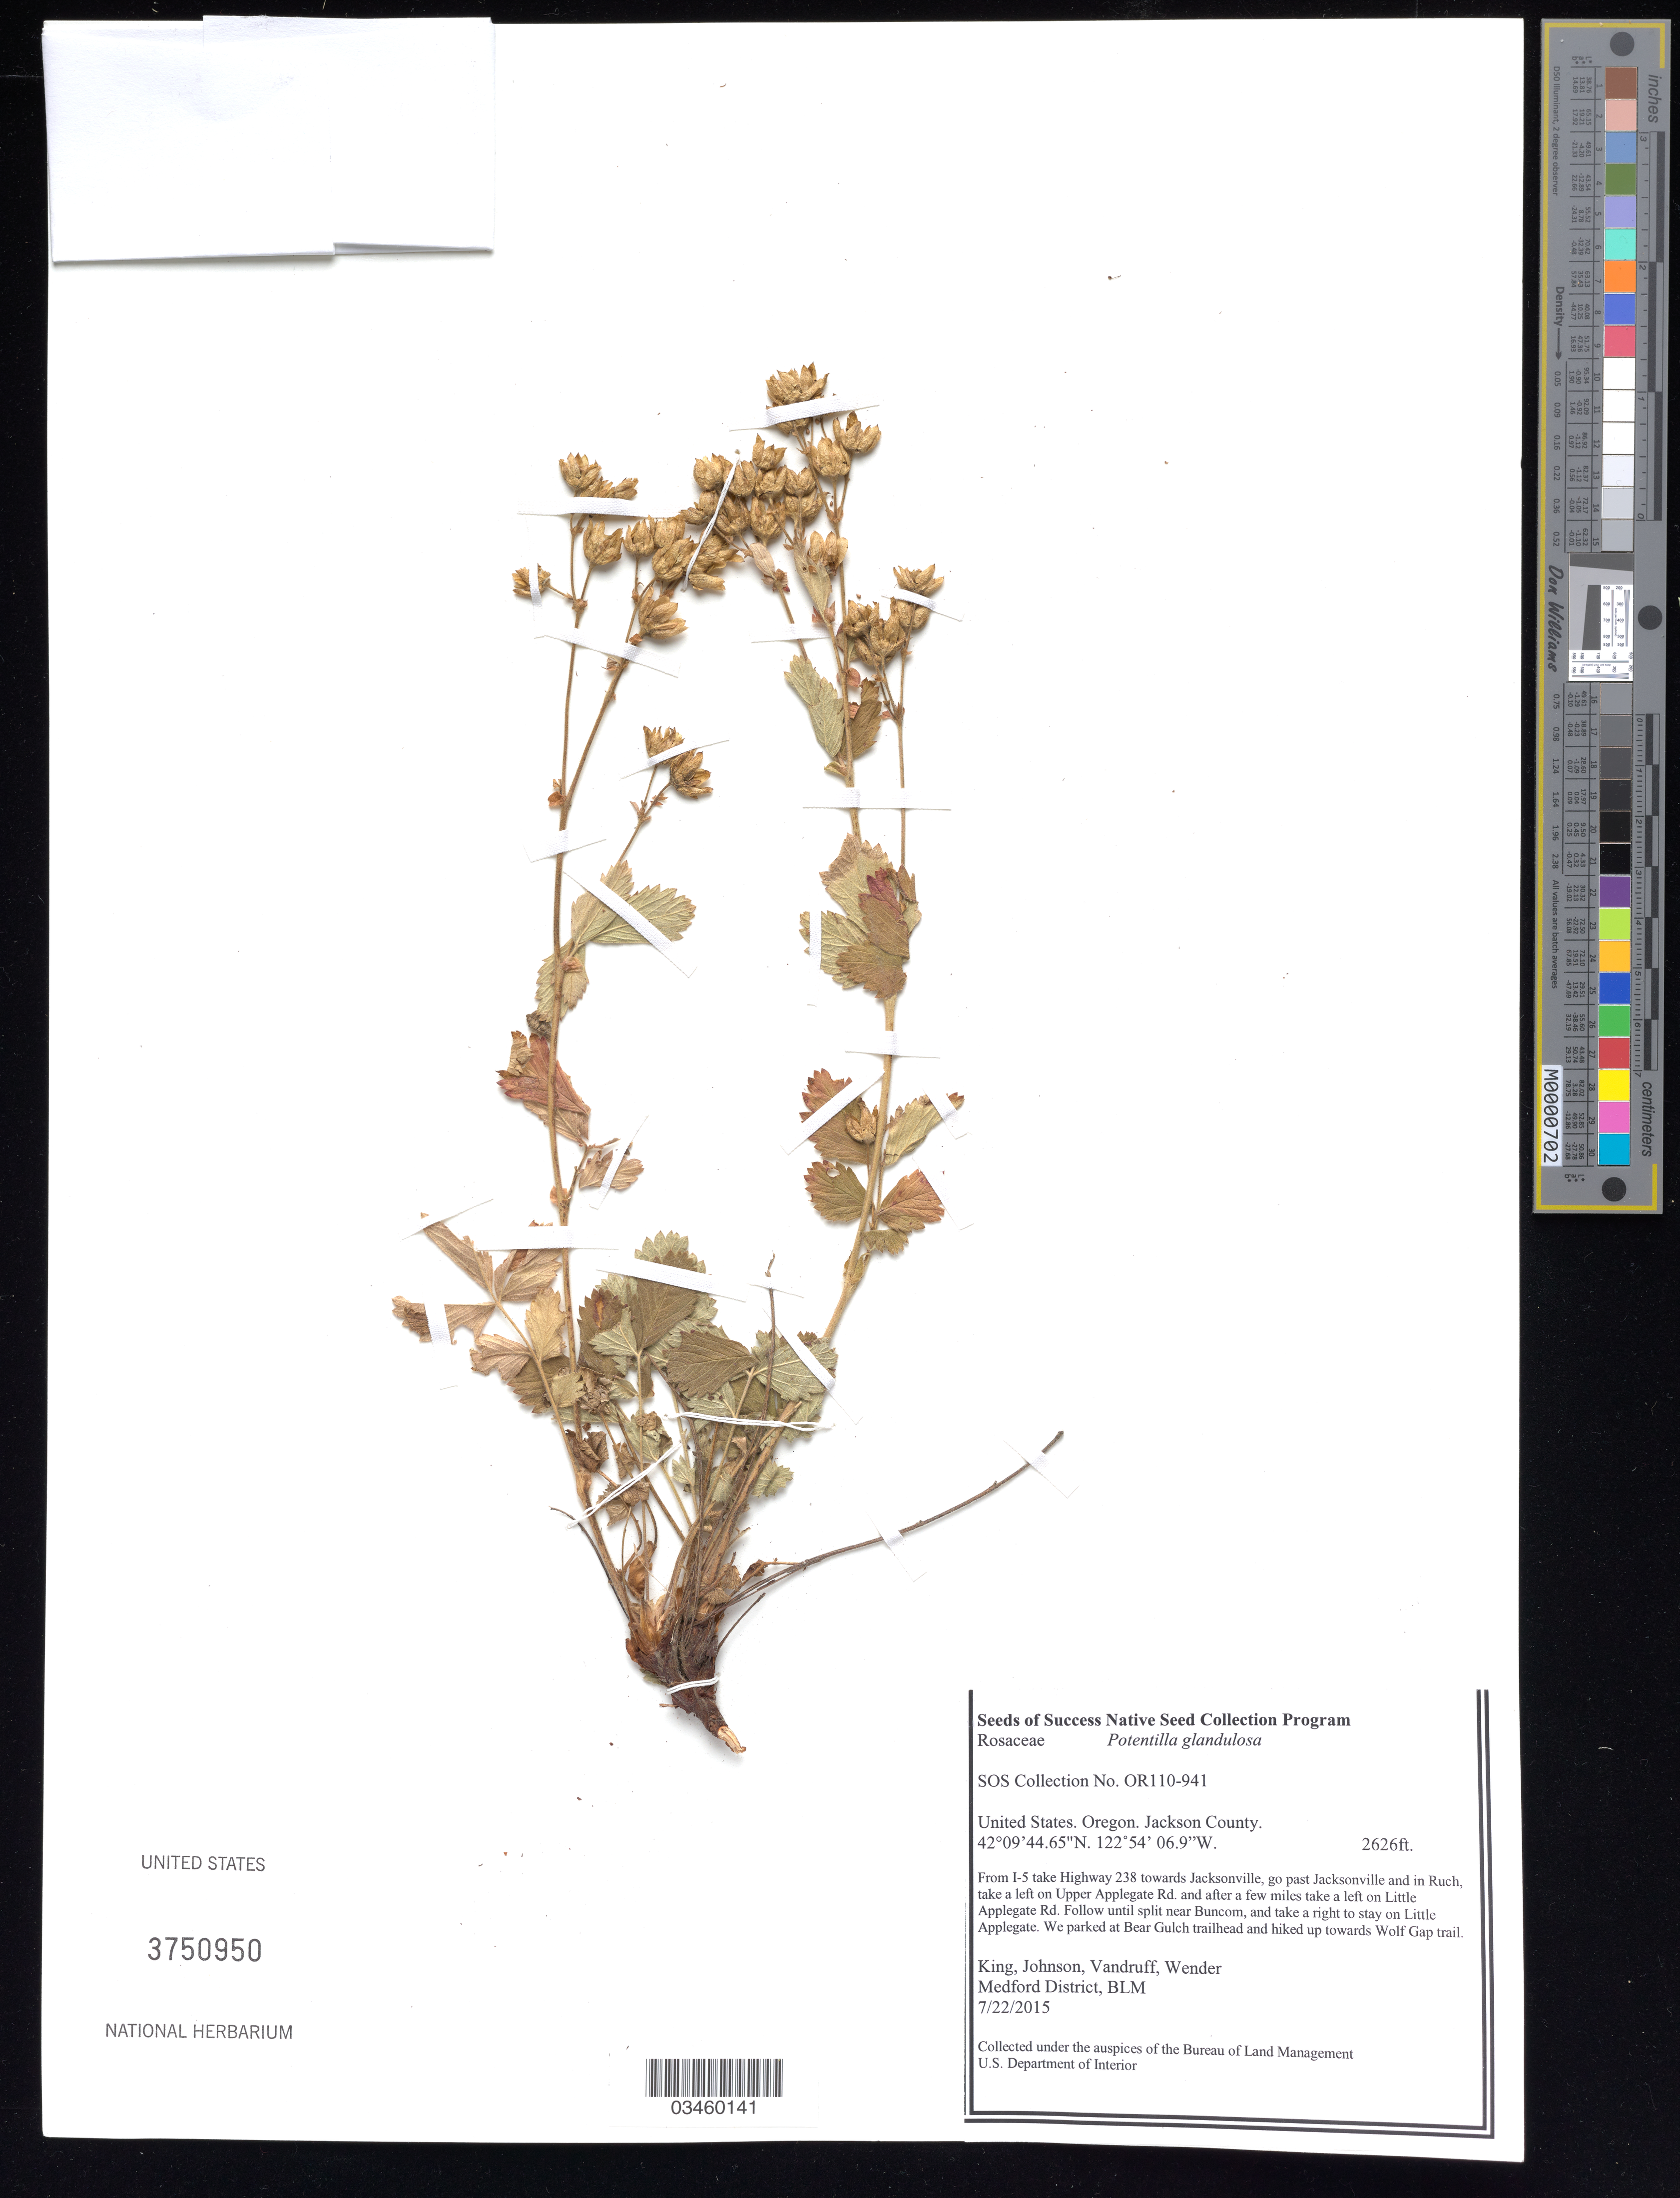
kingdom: Plantae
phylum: Tracheophyta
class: Magnoliopsida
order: Rosales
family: Rosaceae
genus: Potentilla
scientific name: Potentilla glandulosa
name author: Lindl.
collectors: King, --, -- Johnson, -. Vandruff & -. Wender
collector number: OR110-941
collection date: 2015-07-22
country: United States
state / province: Oregon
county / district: Jackson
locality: Bear Gulch trailhead towards Wolf Gap trail.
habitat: Oak woodlands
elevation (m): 800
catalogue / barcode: US 3750950